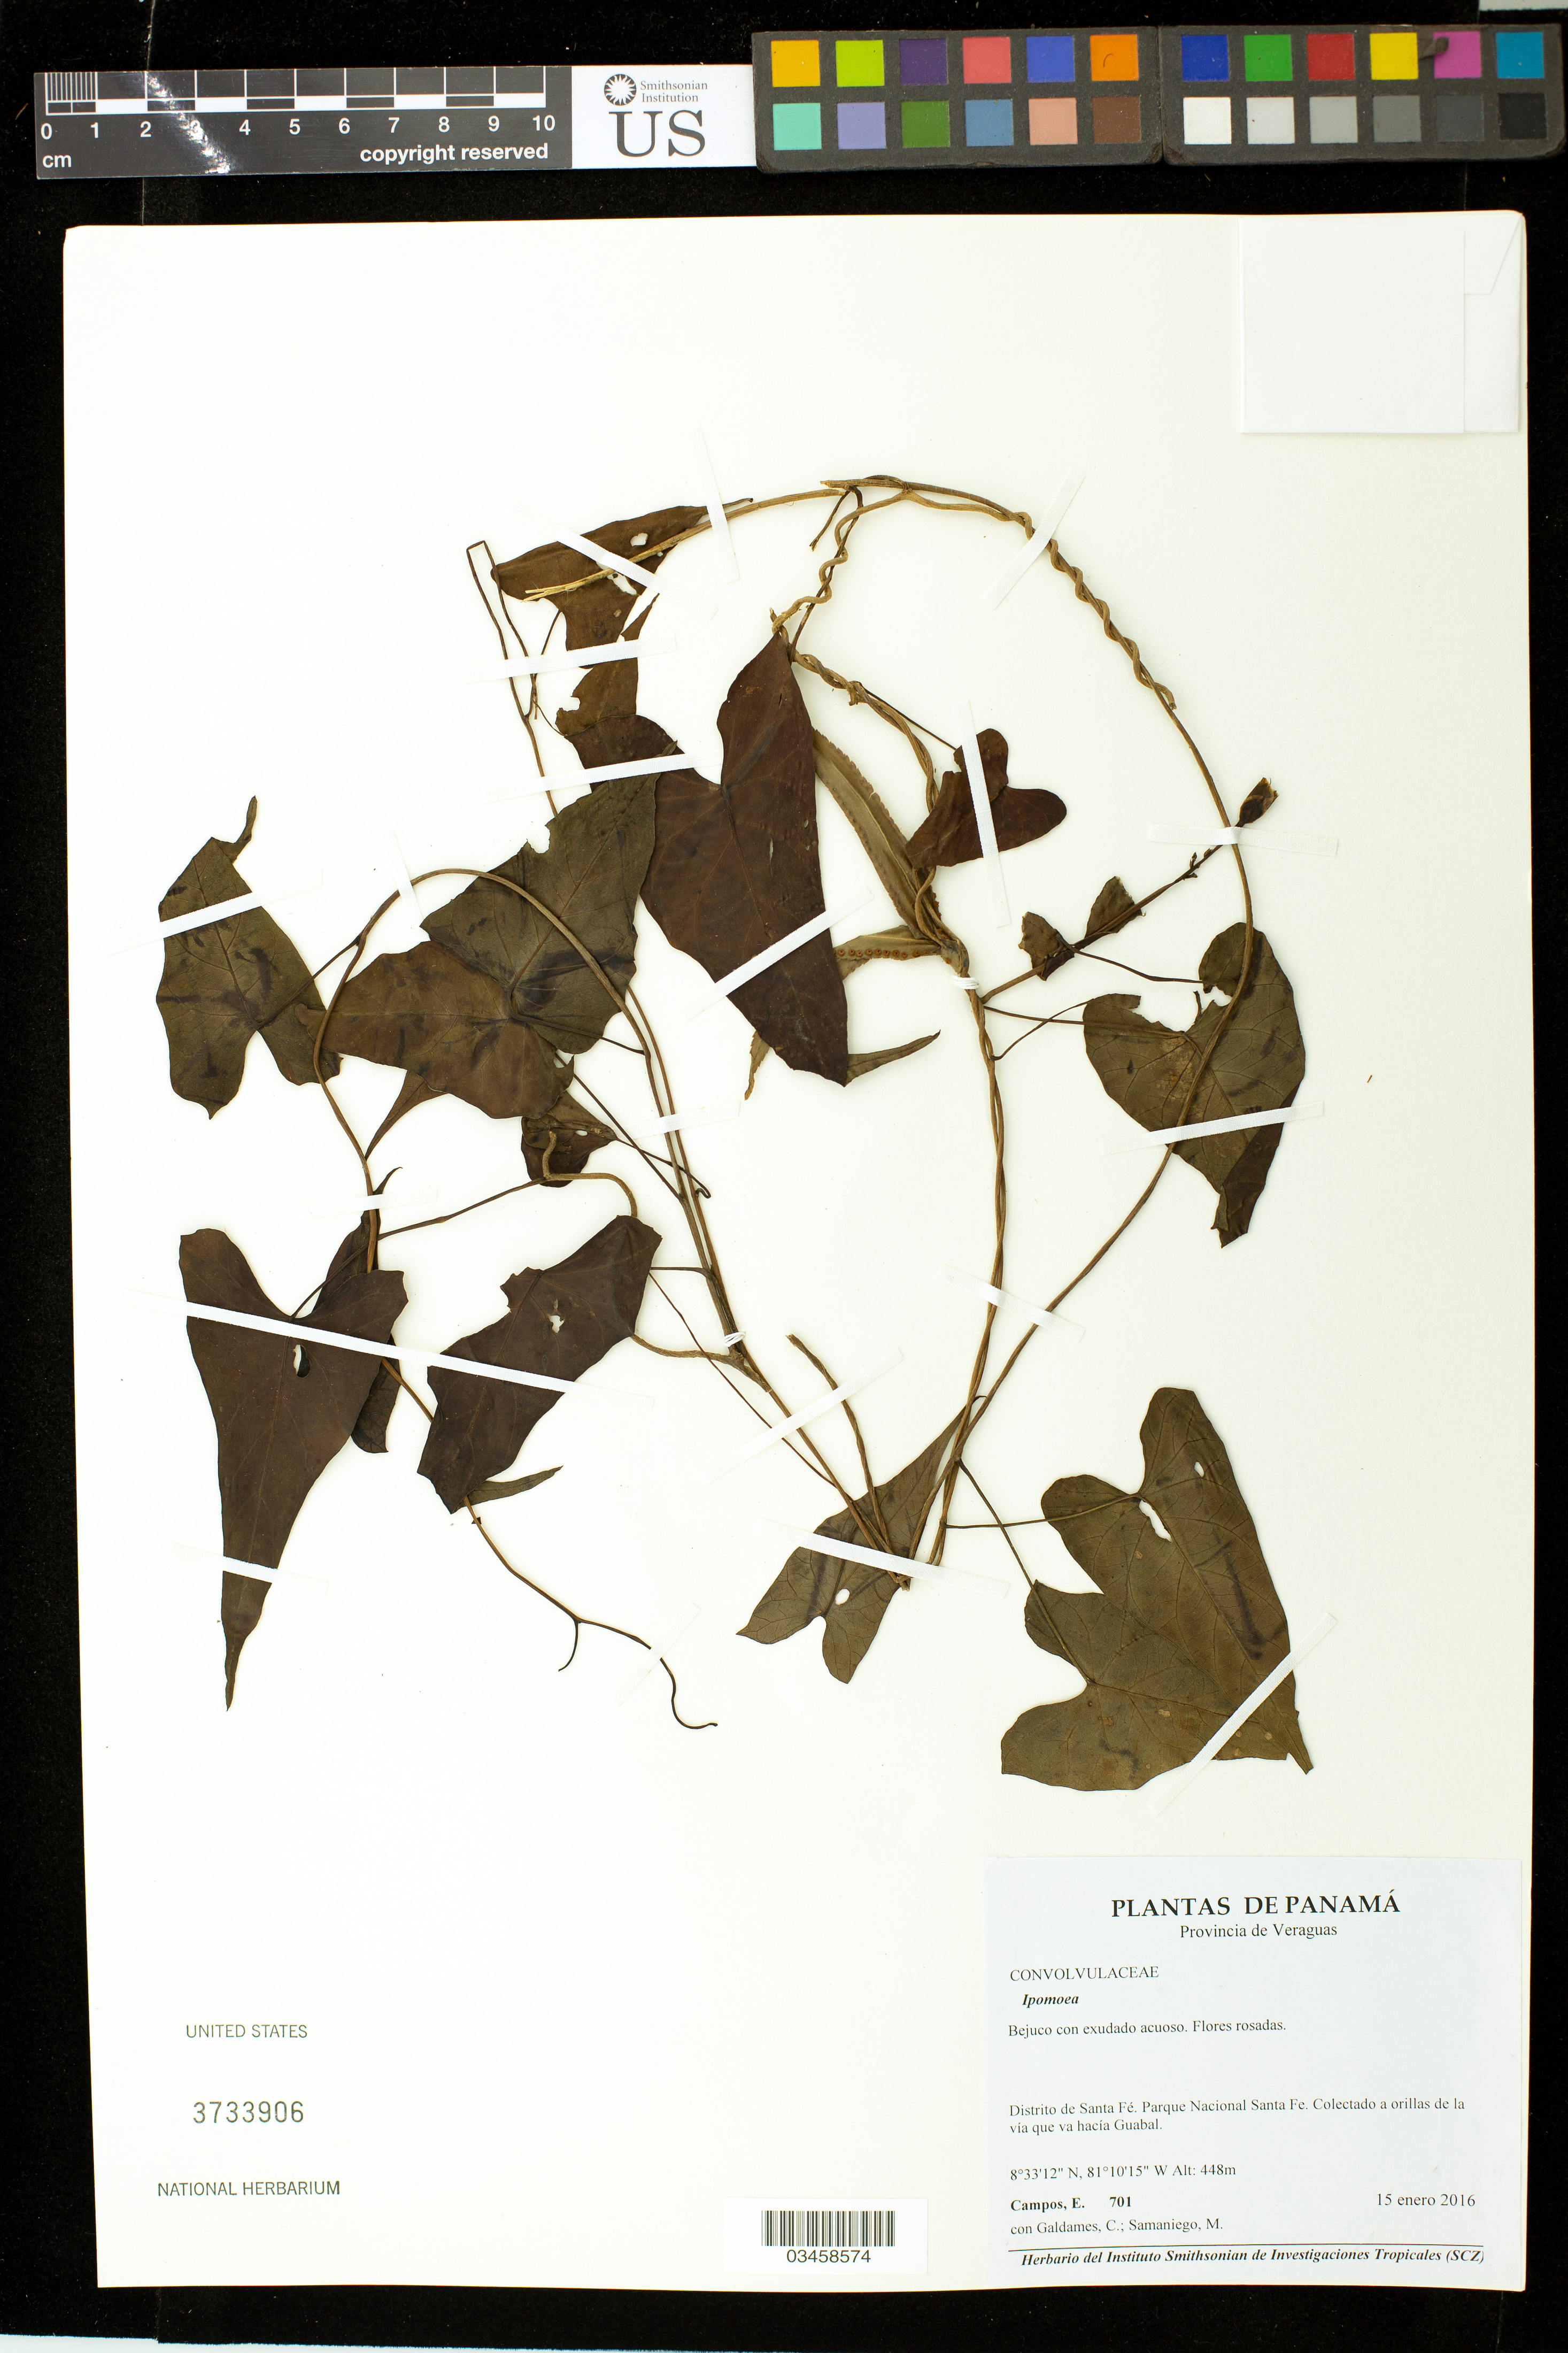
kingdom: Plantae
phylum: Tracheophyta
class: Magnoliopsida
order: Solanales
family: Convolvulaceae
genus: Ipomoea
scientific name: Ipomoea sp.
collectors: E. Campos, C. Galdames & M. Samaniego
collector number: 701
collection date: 2016-01-15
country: Panama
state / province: Veraguas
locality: Distrito de Santa Fé. Parque Nacional Santa Fé; orillas de la via que va hacía Guabal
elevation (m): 448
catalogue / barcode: US 3733906